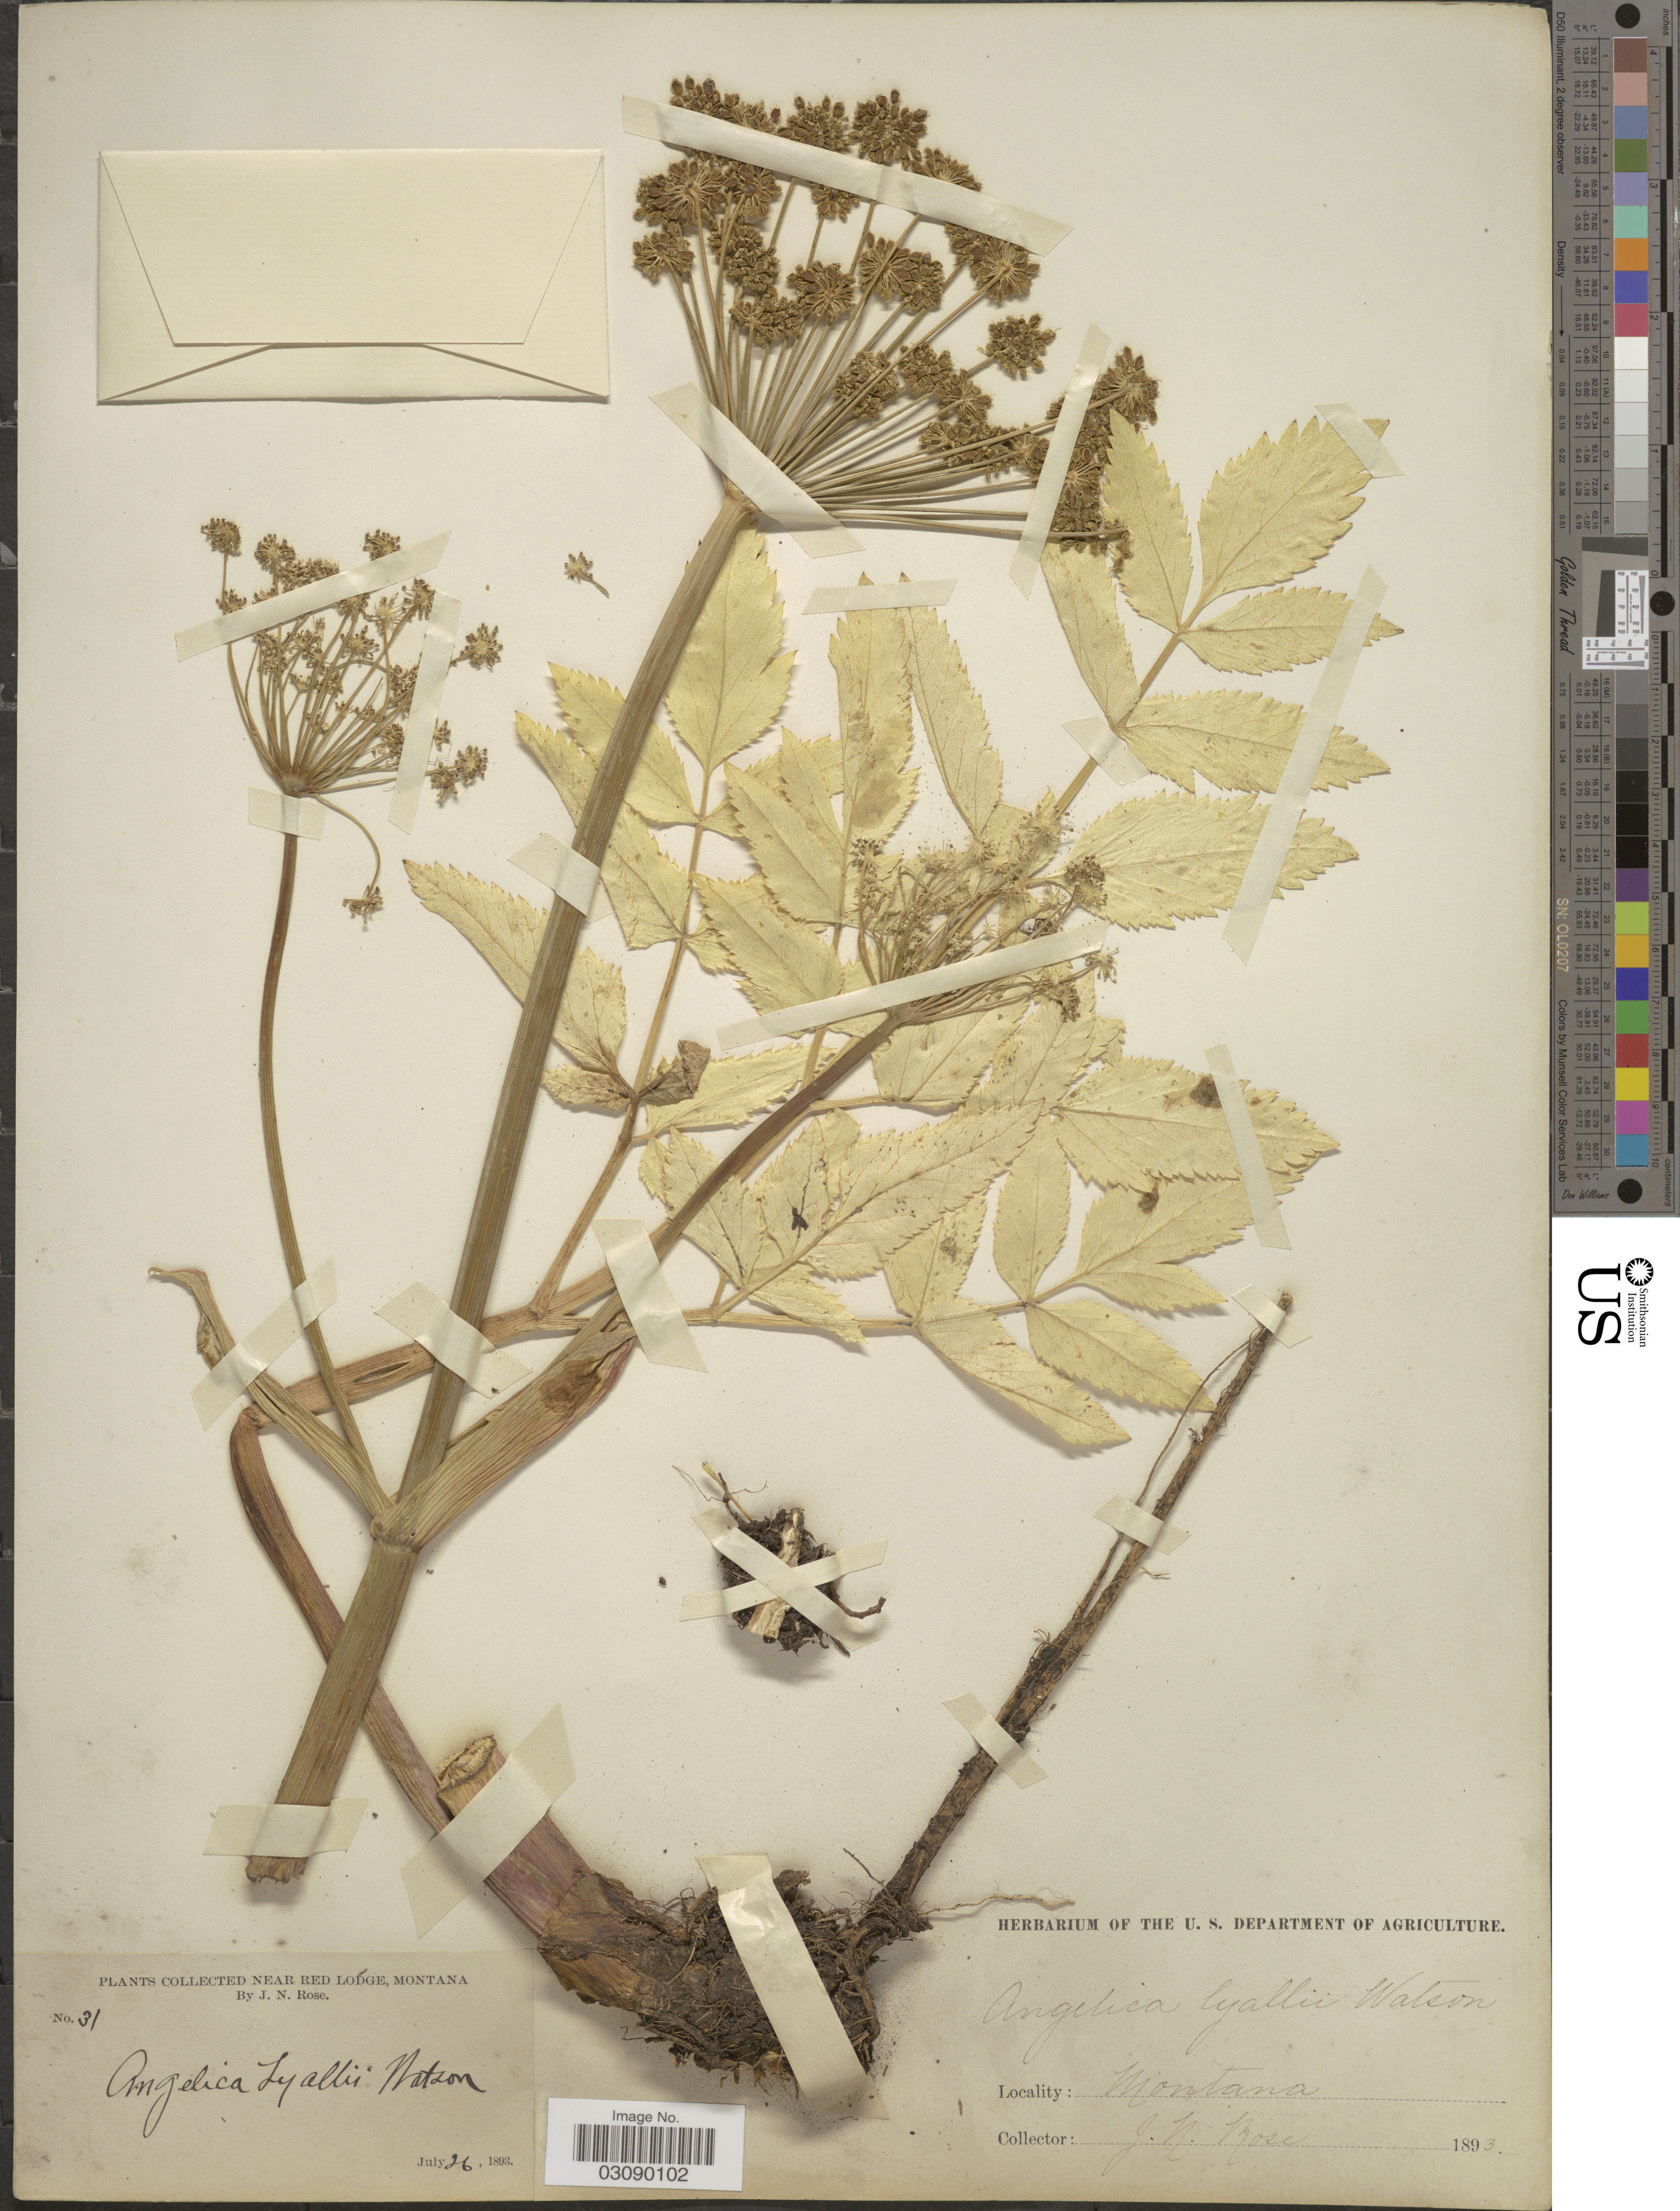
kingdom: Plantae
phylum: Tracheophyta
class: Magnoliopsida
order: Apiales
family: Apiaceae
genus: Angelica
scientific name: Angelica arguta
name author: Nutt.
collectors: J. N. Rose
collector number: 31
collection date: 1893-07-26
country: United States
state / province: Montana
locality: Near Red Lodge.